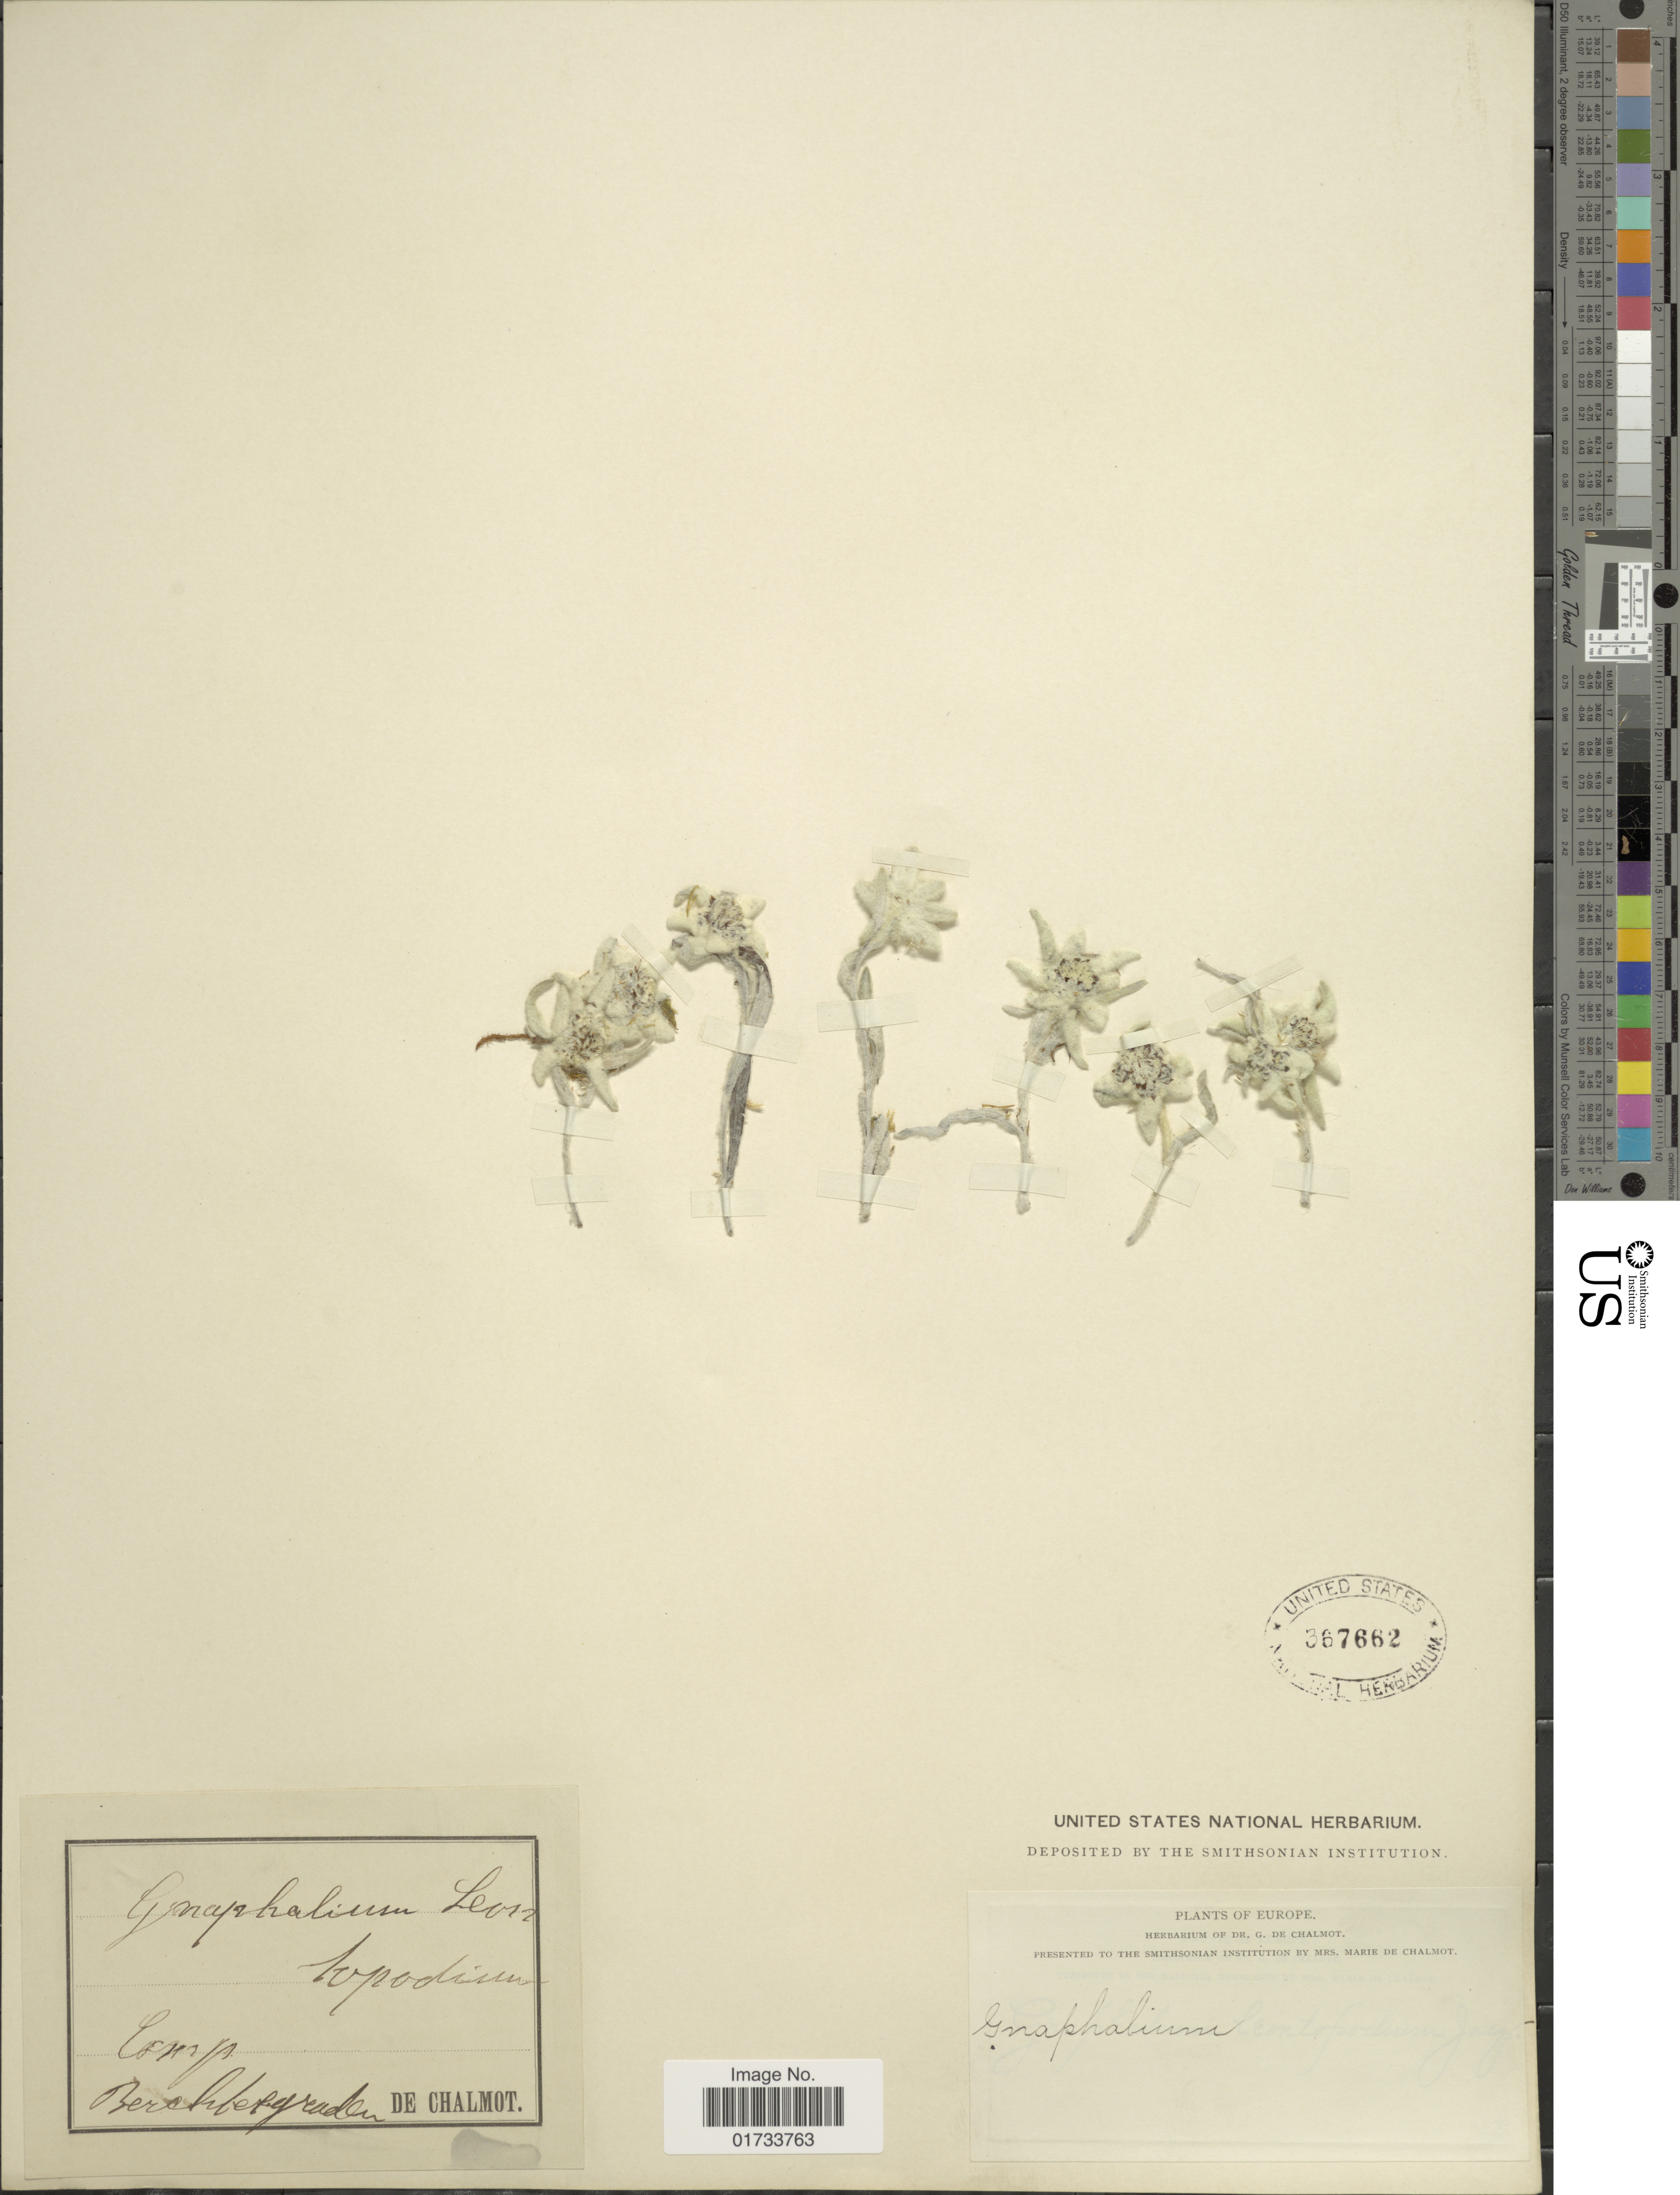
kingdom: Plantae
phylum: Tracheophyta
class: Magnoliopsida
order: Asterales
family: Asteraceae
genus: Leontopodium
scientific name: Leontopodium alpinum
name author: Cass.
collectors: G. de Chalmot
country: Germany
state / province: Bayern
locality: Conepa, Bercheteradan [interpreted]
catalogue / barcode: US 367662